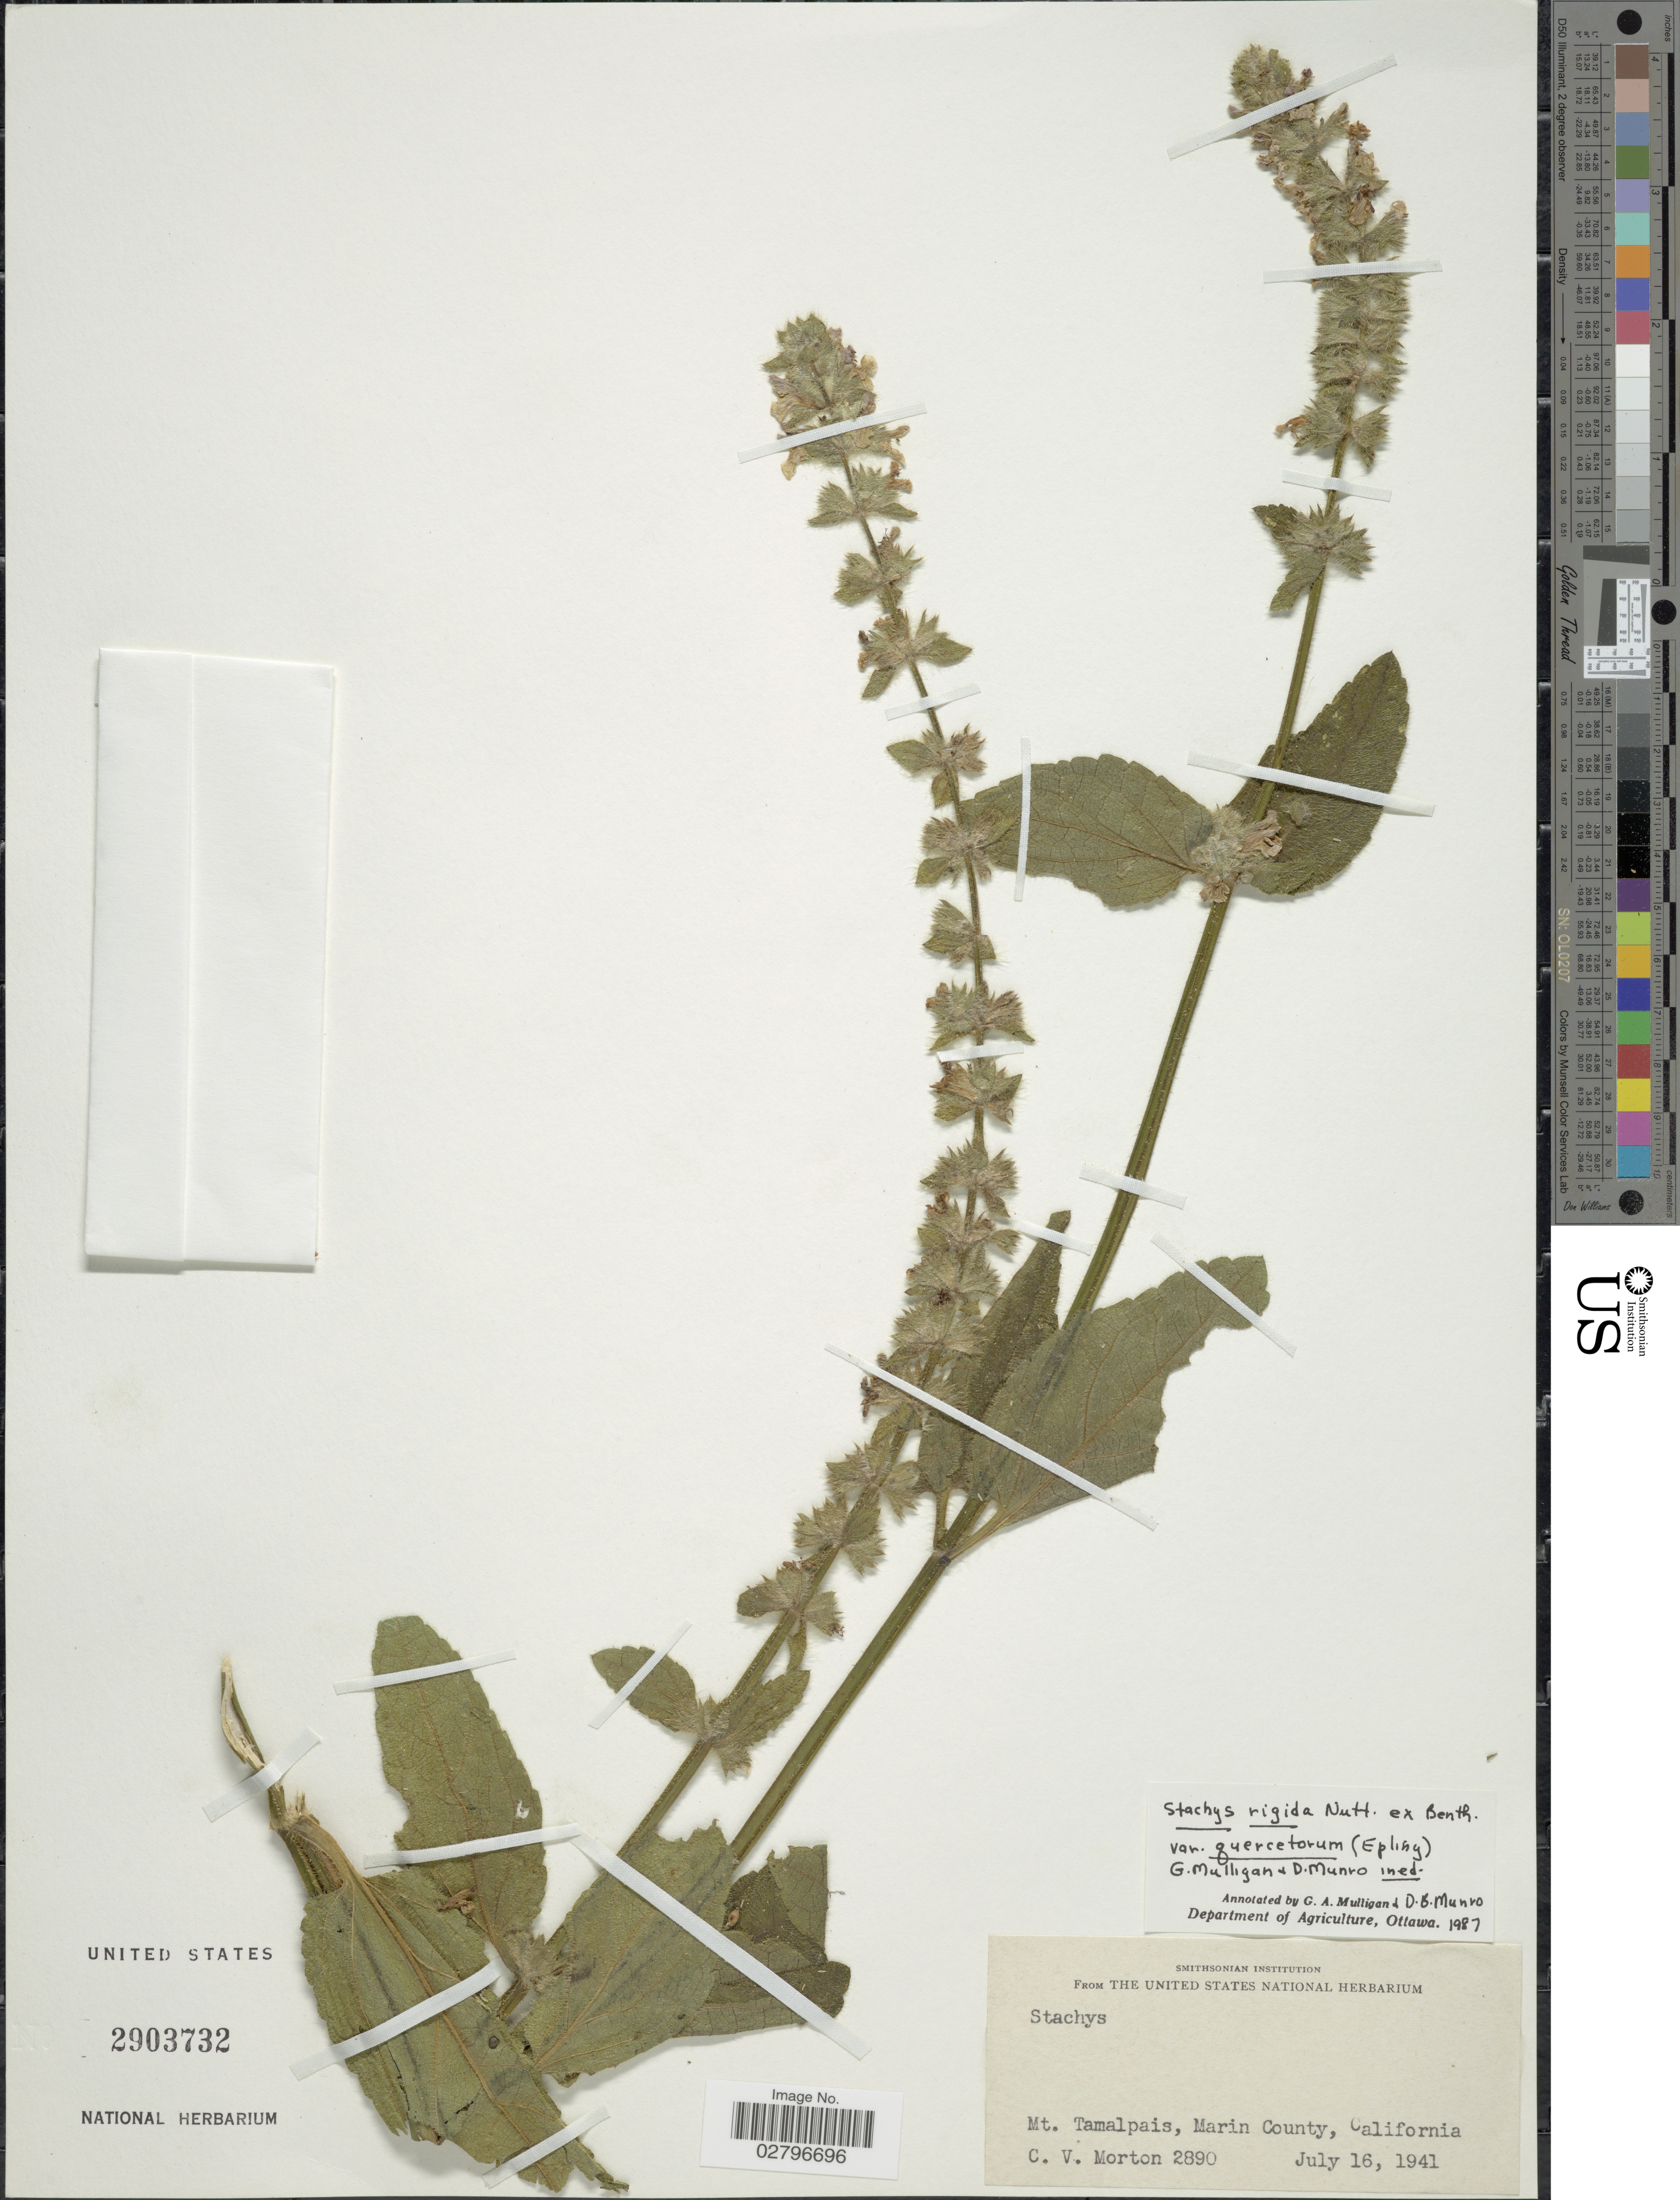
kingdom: Plantae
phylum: Tracheophyta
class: Magnoliopsida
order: Lamiales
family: Lamiaceae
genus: Stachys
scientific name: Stachys rigida subsp. quercetorum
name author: (A. Heller) Epling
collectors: C. V. Morton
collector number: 2890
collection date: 1941-07-16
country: United States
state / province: California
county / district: Marin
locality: Mt. Tamalpais, Marin County.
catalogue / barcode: US 2903732